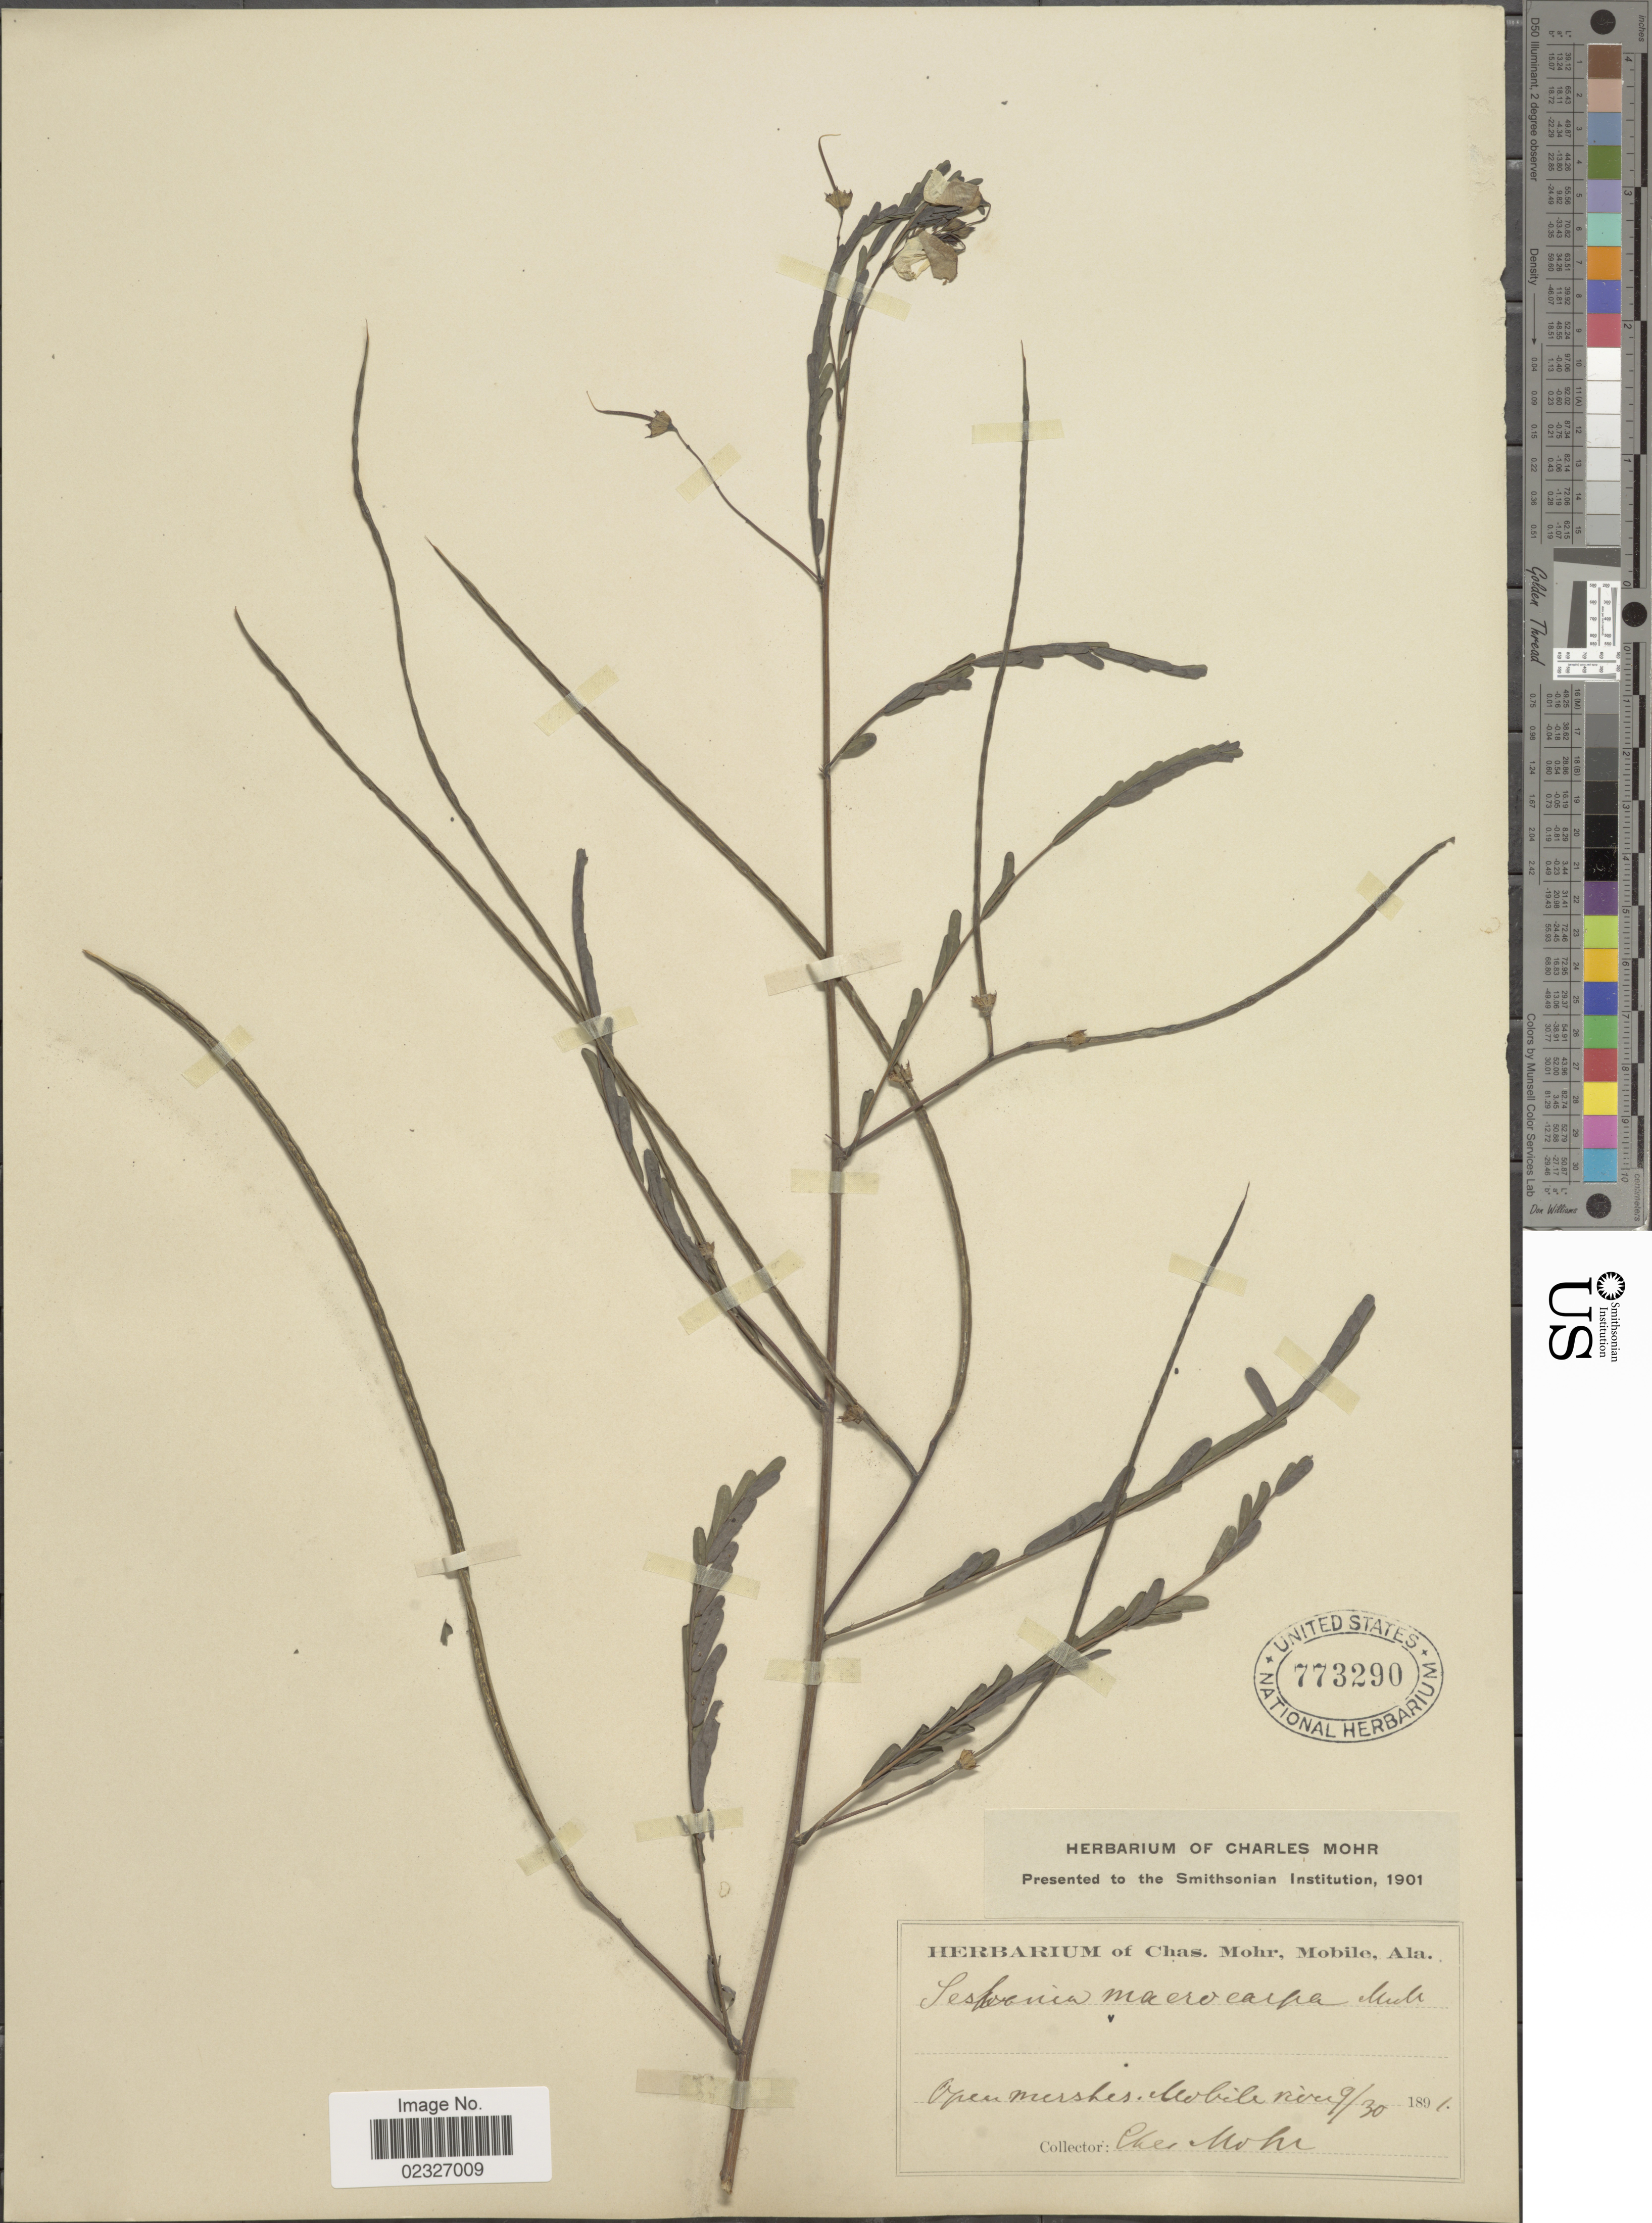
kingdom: Plantae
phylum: Tracheophyta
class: Magnoliopsida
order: Fabales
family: Fabaceae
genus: Sesbania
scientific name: Sesbania exaltata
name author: (Raf.) Cory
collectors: Mohr, C. T. (herbarium)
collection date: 1891-09-30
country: United States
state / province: Alabama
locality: Mobile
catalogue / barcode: US 773290